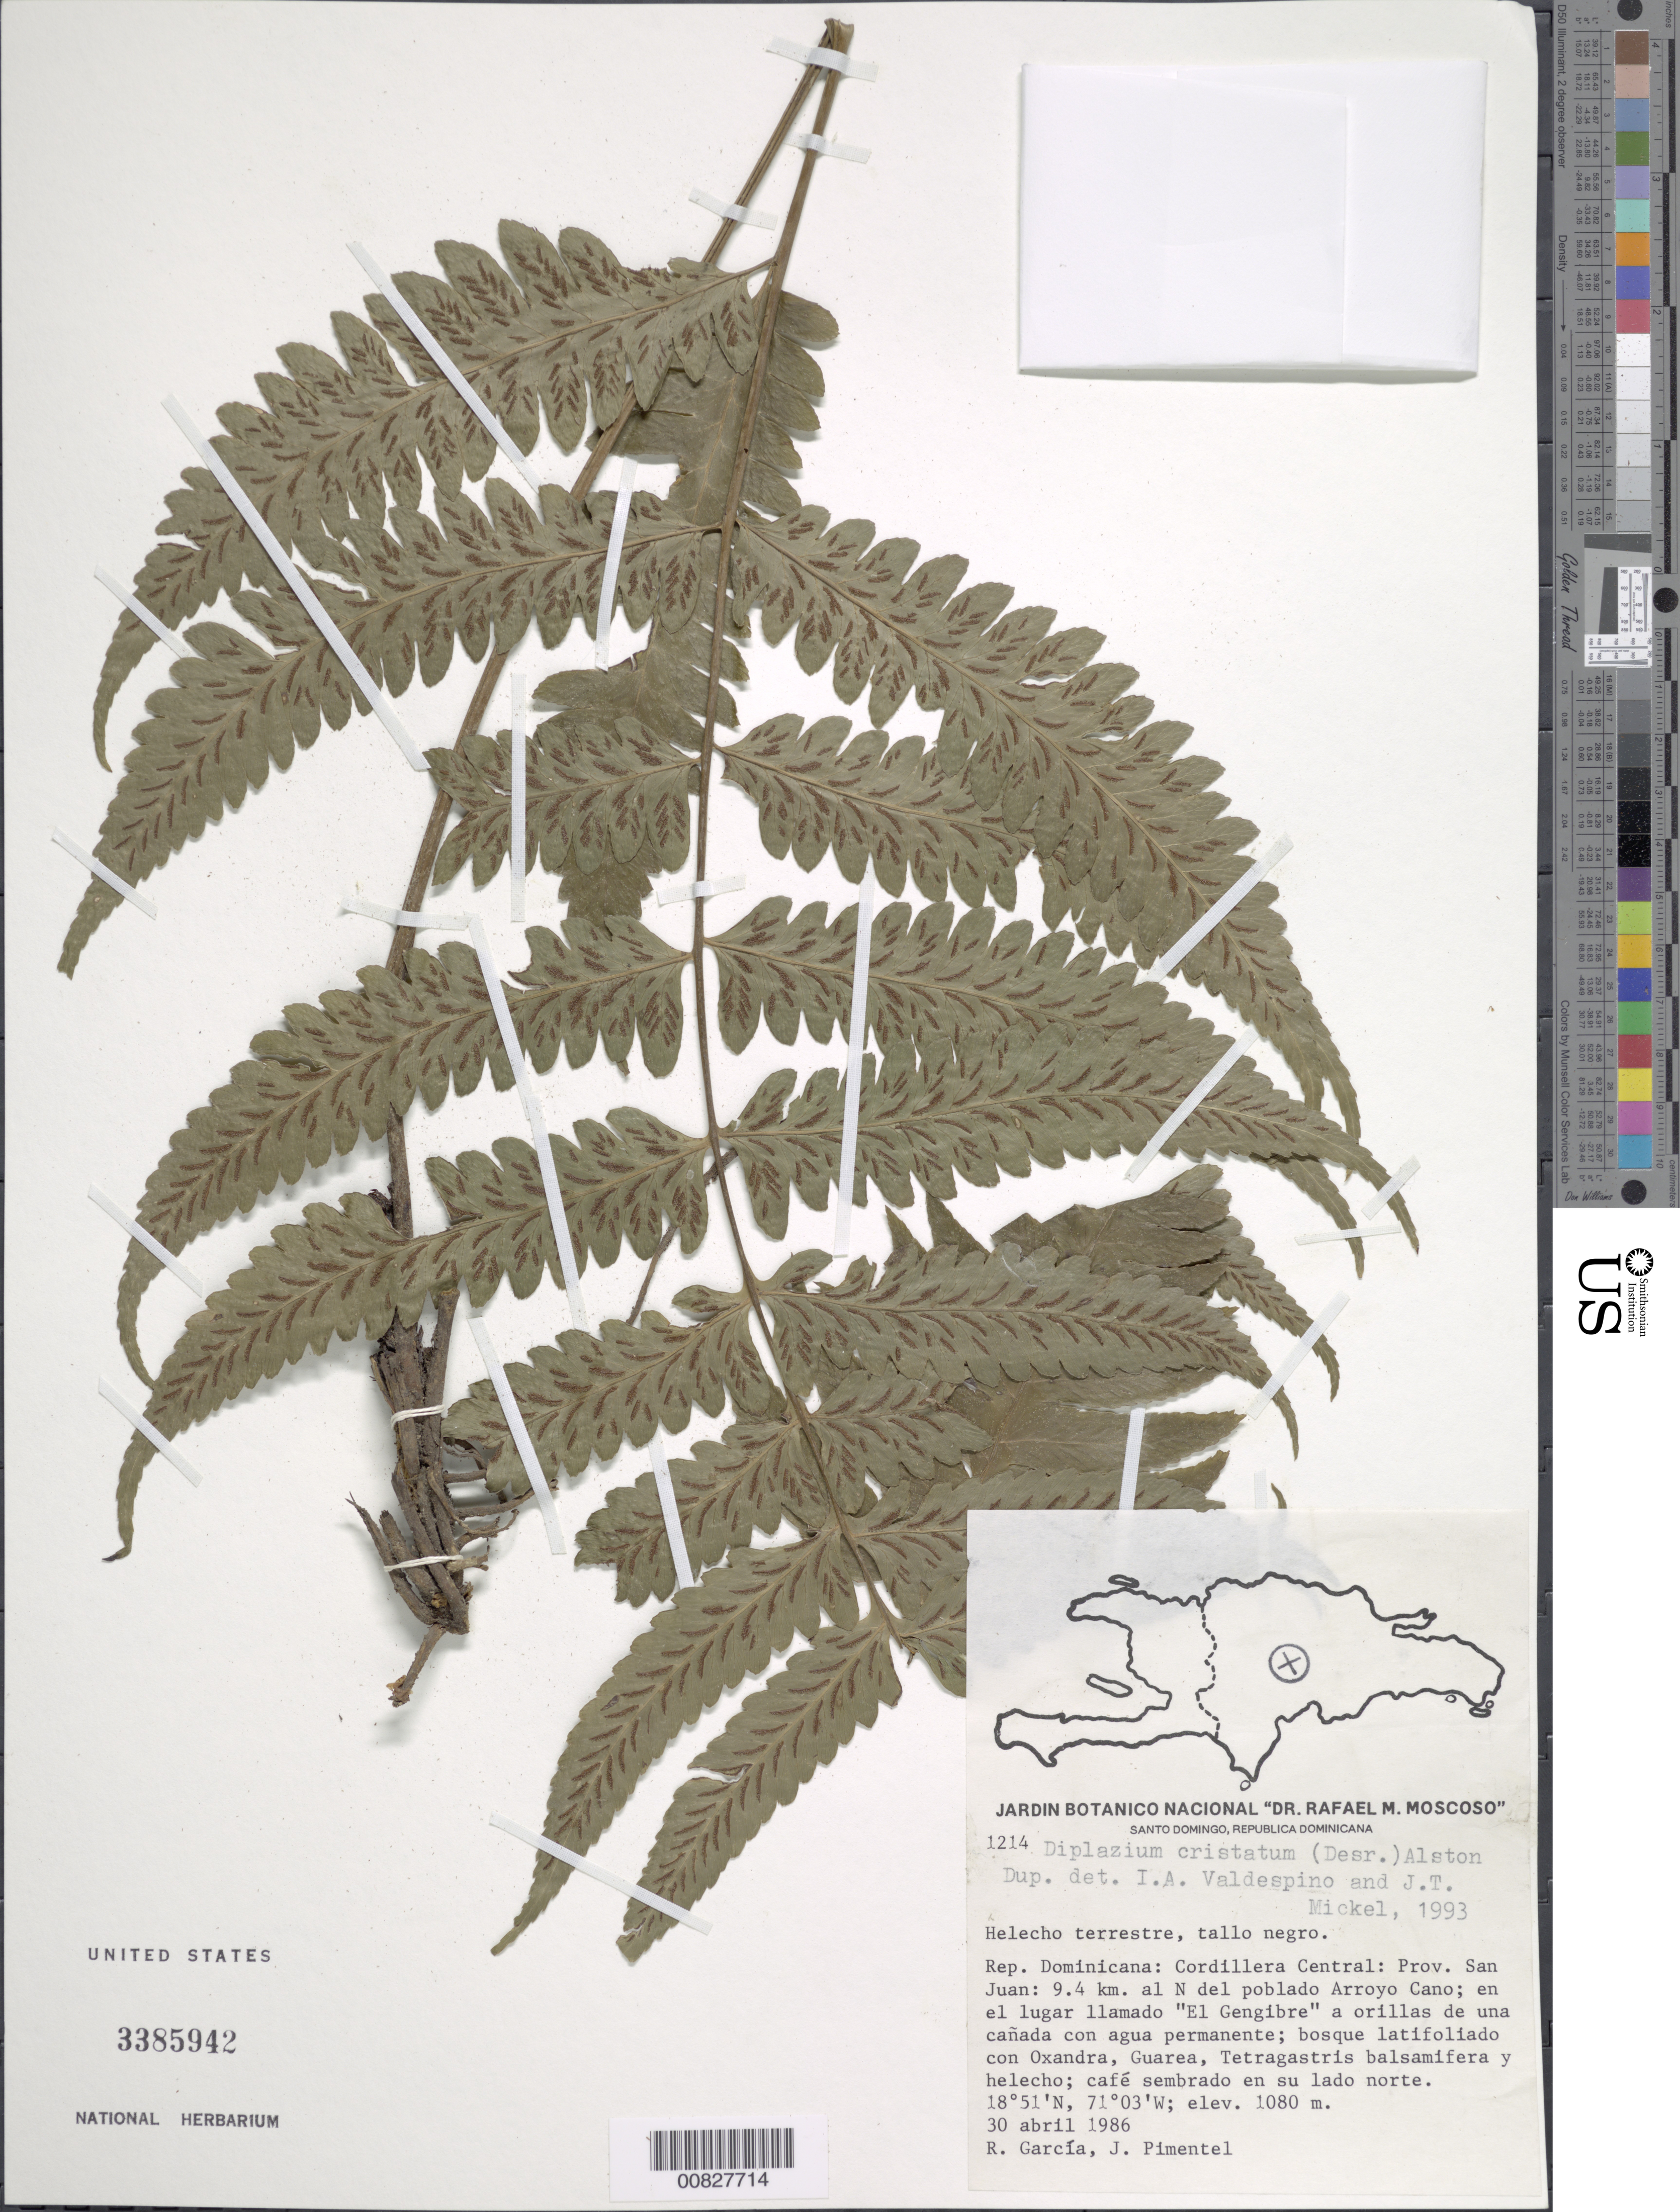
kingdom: Plantae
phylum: Tracheophyta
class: Polypodiopsida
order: Polypodiales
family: Athyriaceae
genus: Diplazium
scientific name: Diplazium cristatum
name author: (Desr.) Alston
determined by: Valdespino, I. A.; Mickel, J. T.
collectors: R. G. García & J. Pimentel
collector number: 1214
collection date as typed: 30 Apr 1986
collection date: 1986-04-30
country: Dominican Republic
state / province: San Juan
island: Hispaniola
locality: Cordillera Central, 9.4 km N del poblado Arroyo Cano; el lugar llamado "El Gengibre"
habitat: Bosque latifoliado con Oxandra, Guarea, Tetragastris balsamifera y helecho; café sembrado en su lado norte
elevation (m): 1080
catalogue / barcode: US 3385942